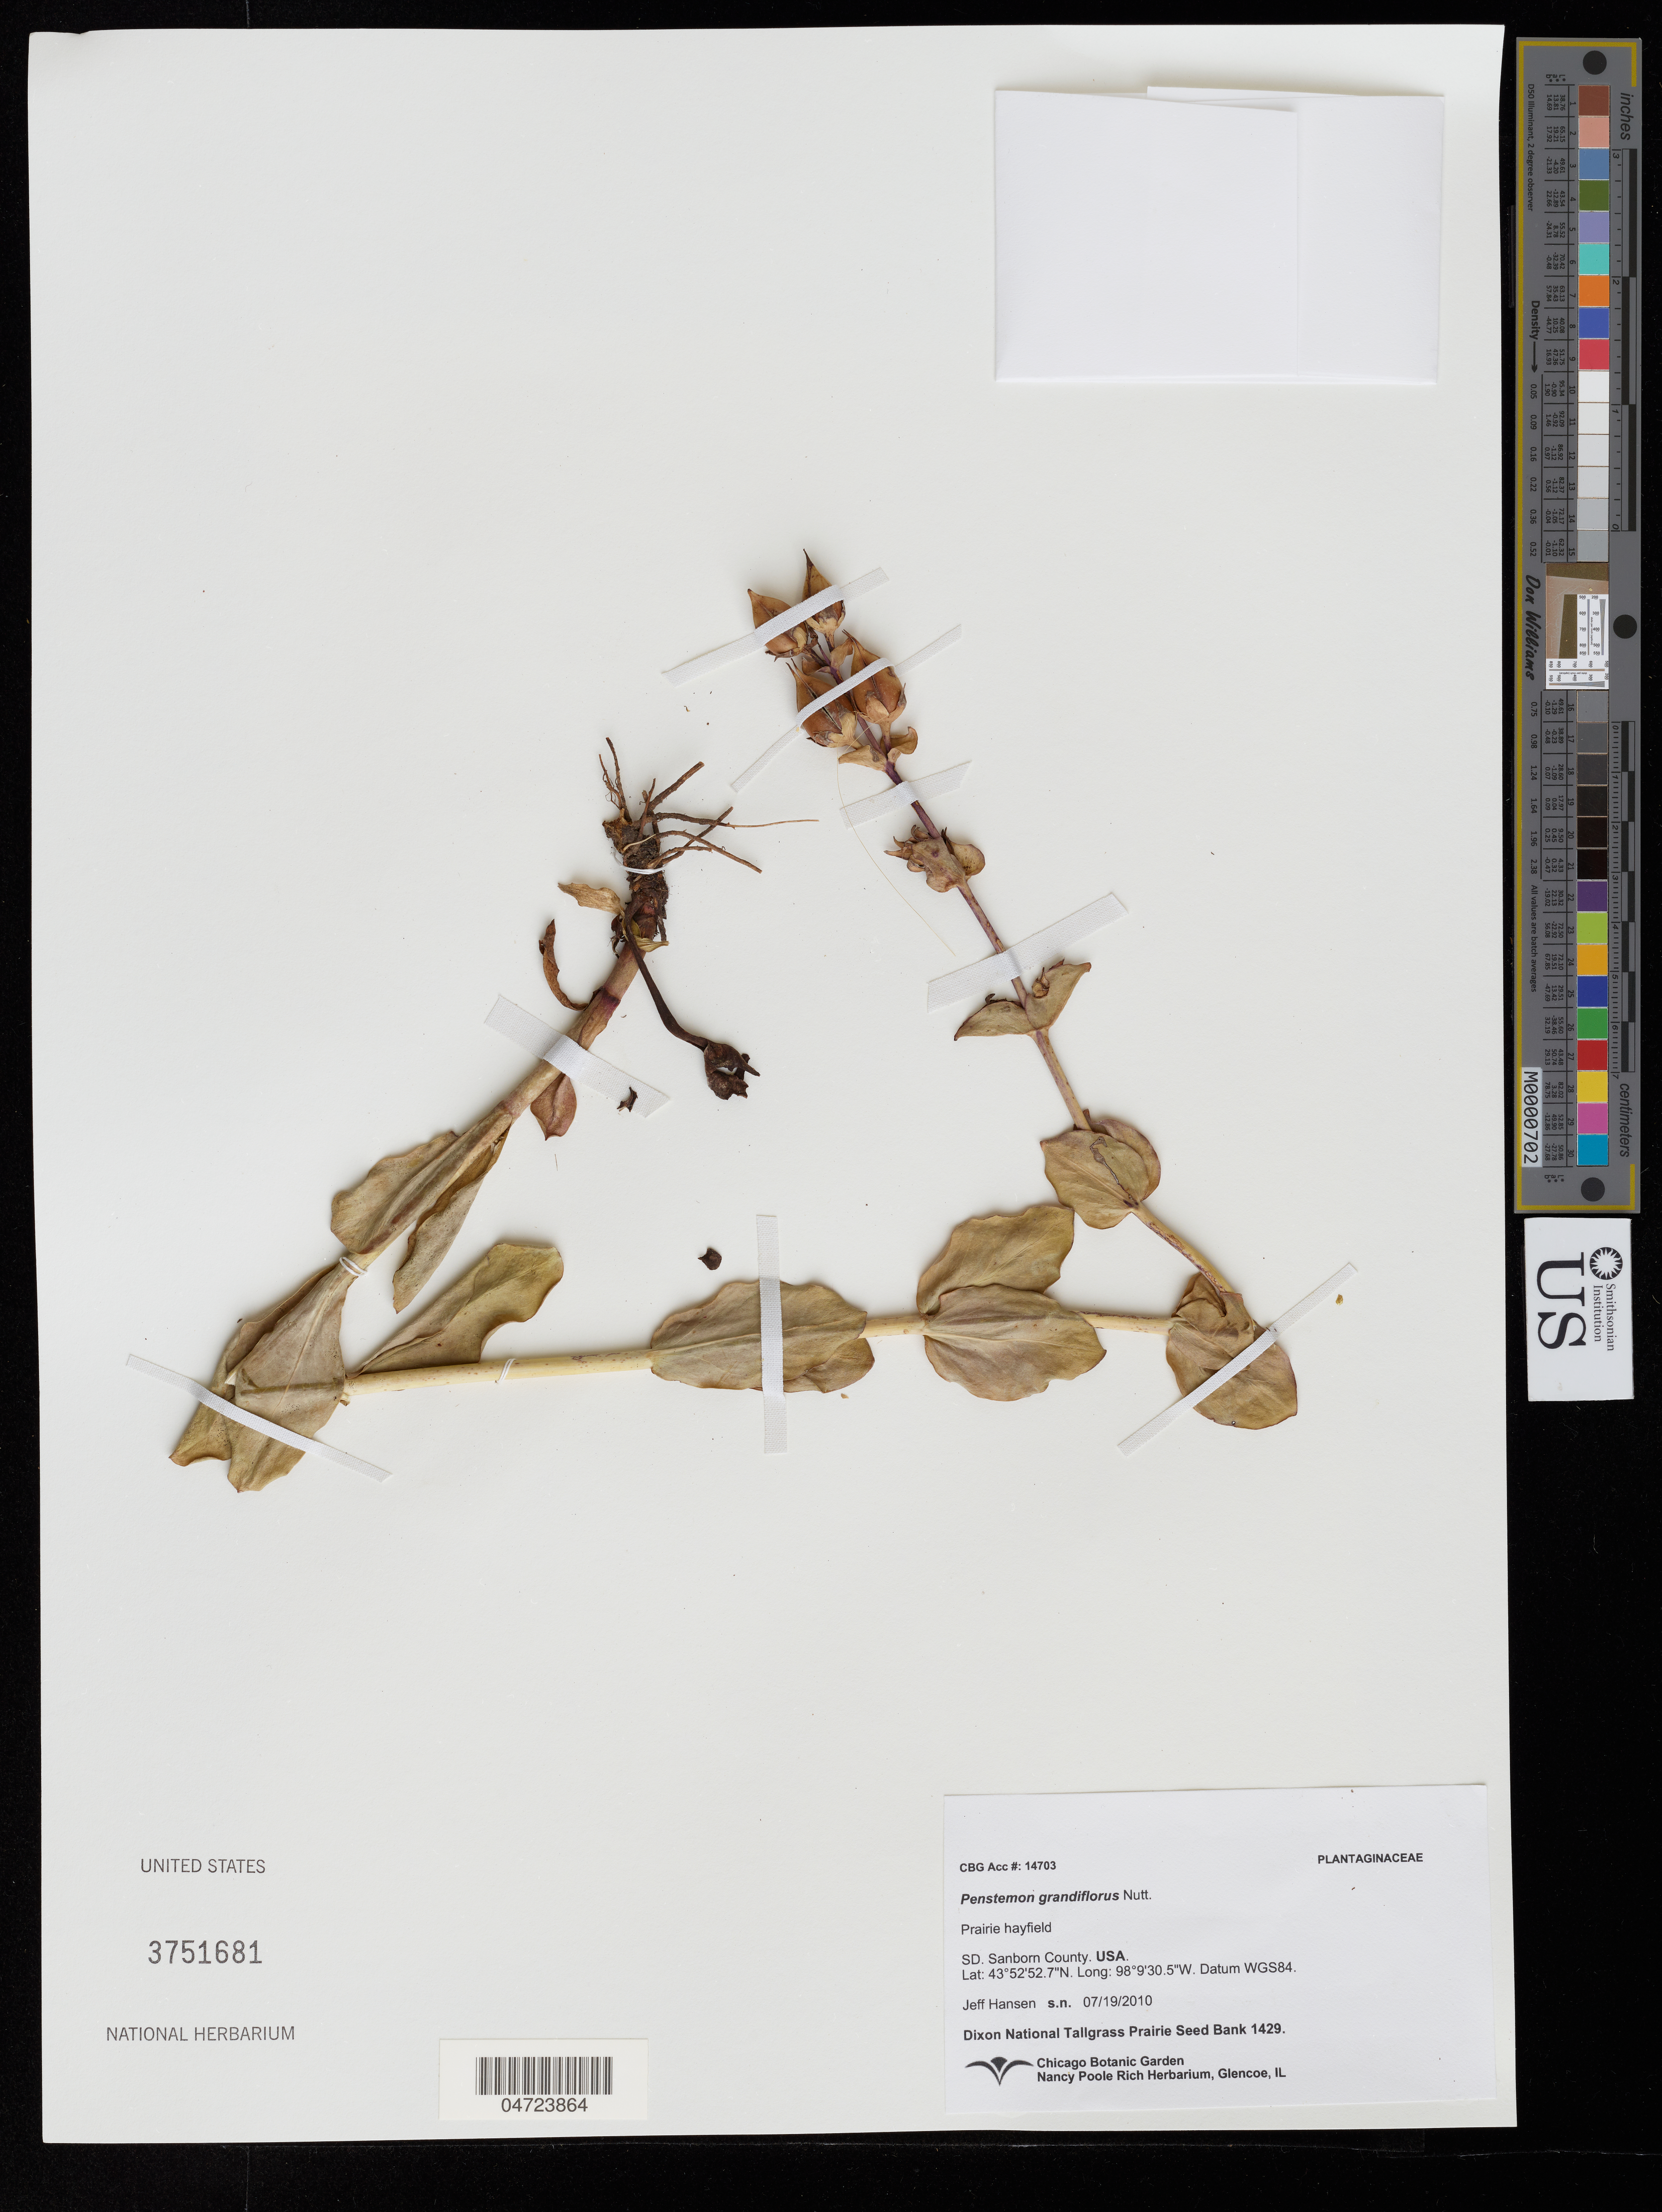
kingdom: Plantae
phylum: Tracheophyta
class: Magnoliopsida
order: Lamiales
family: Plantaginaceae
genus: Penstemon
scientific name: Penstemon grandiflorus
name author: Nutt.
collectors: J. Hansen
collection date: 2010-07-19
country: United States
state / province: South Dakota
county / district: Sanborn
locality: Prairie hayfield. Sanborn County.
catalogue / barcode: US 3751681